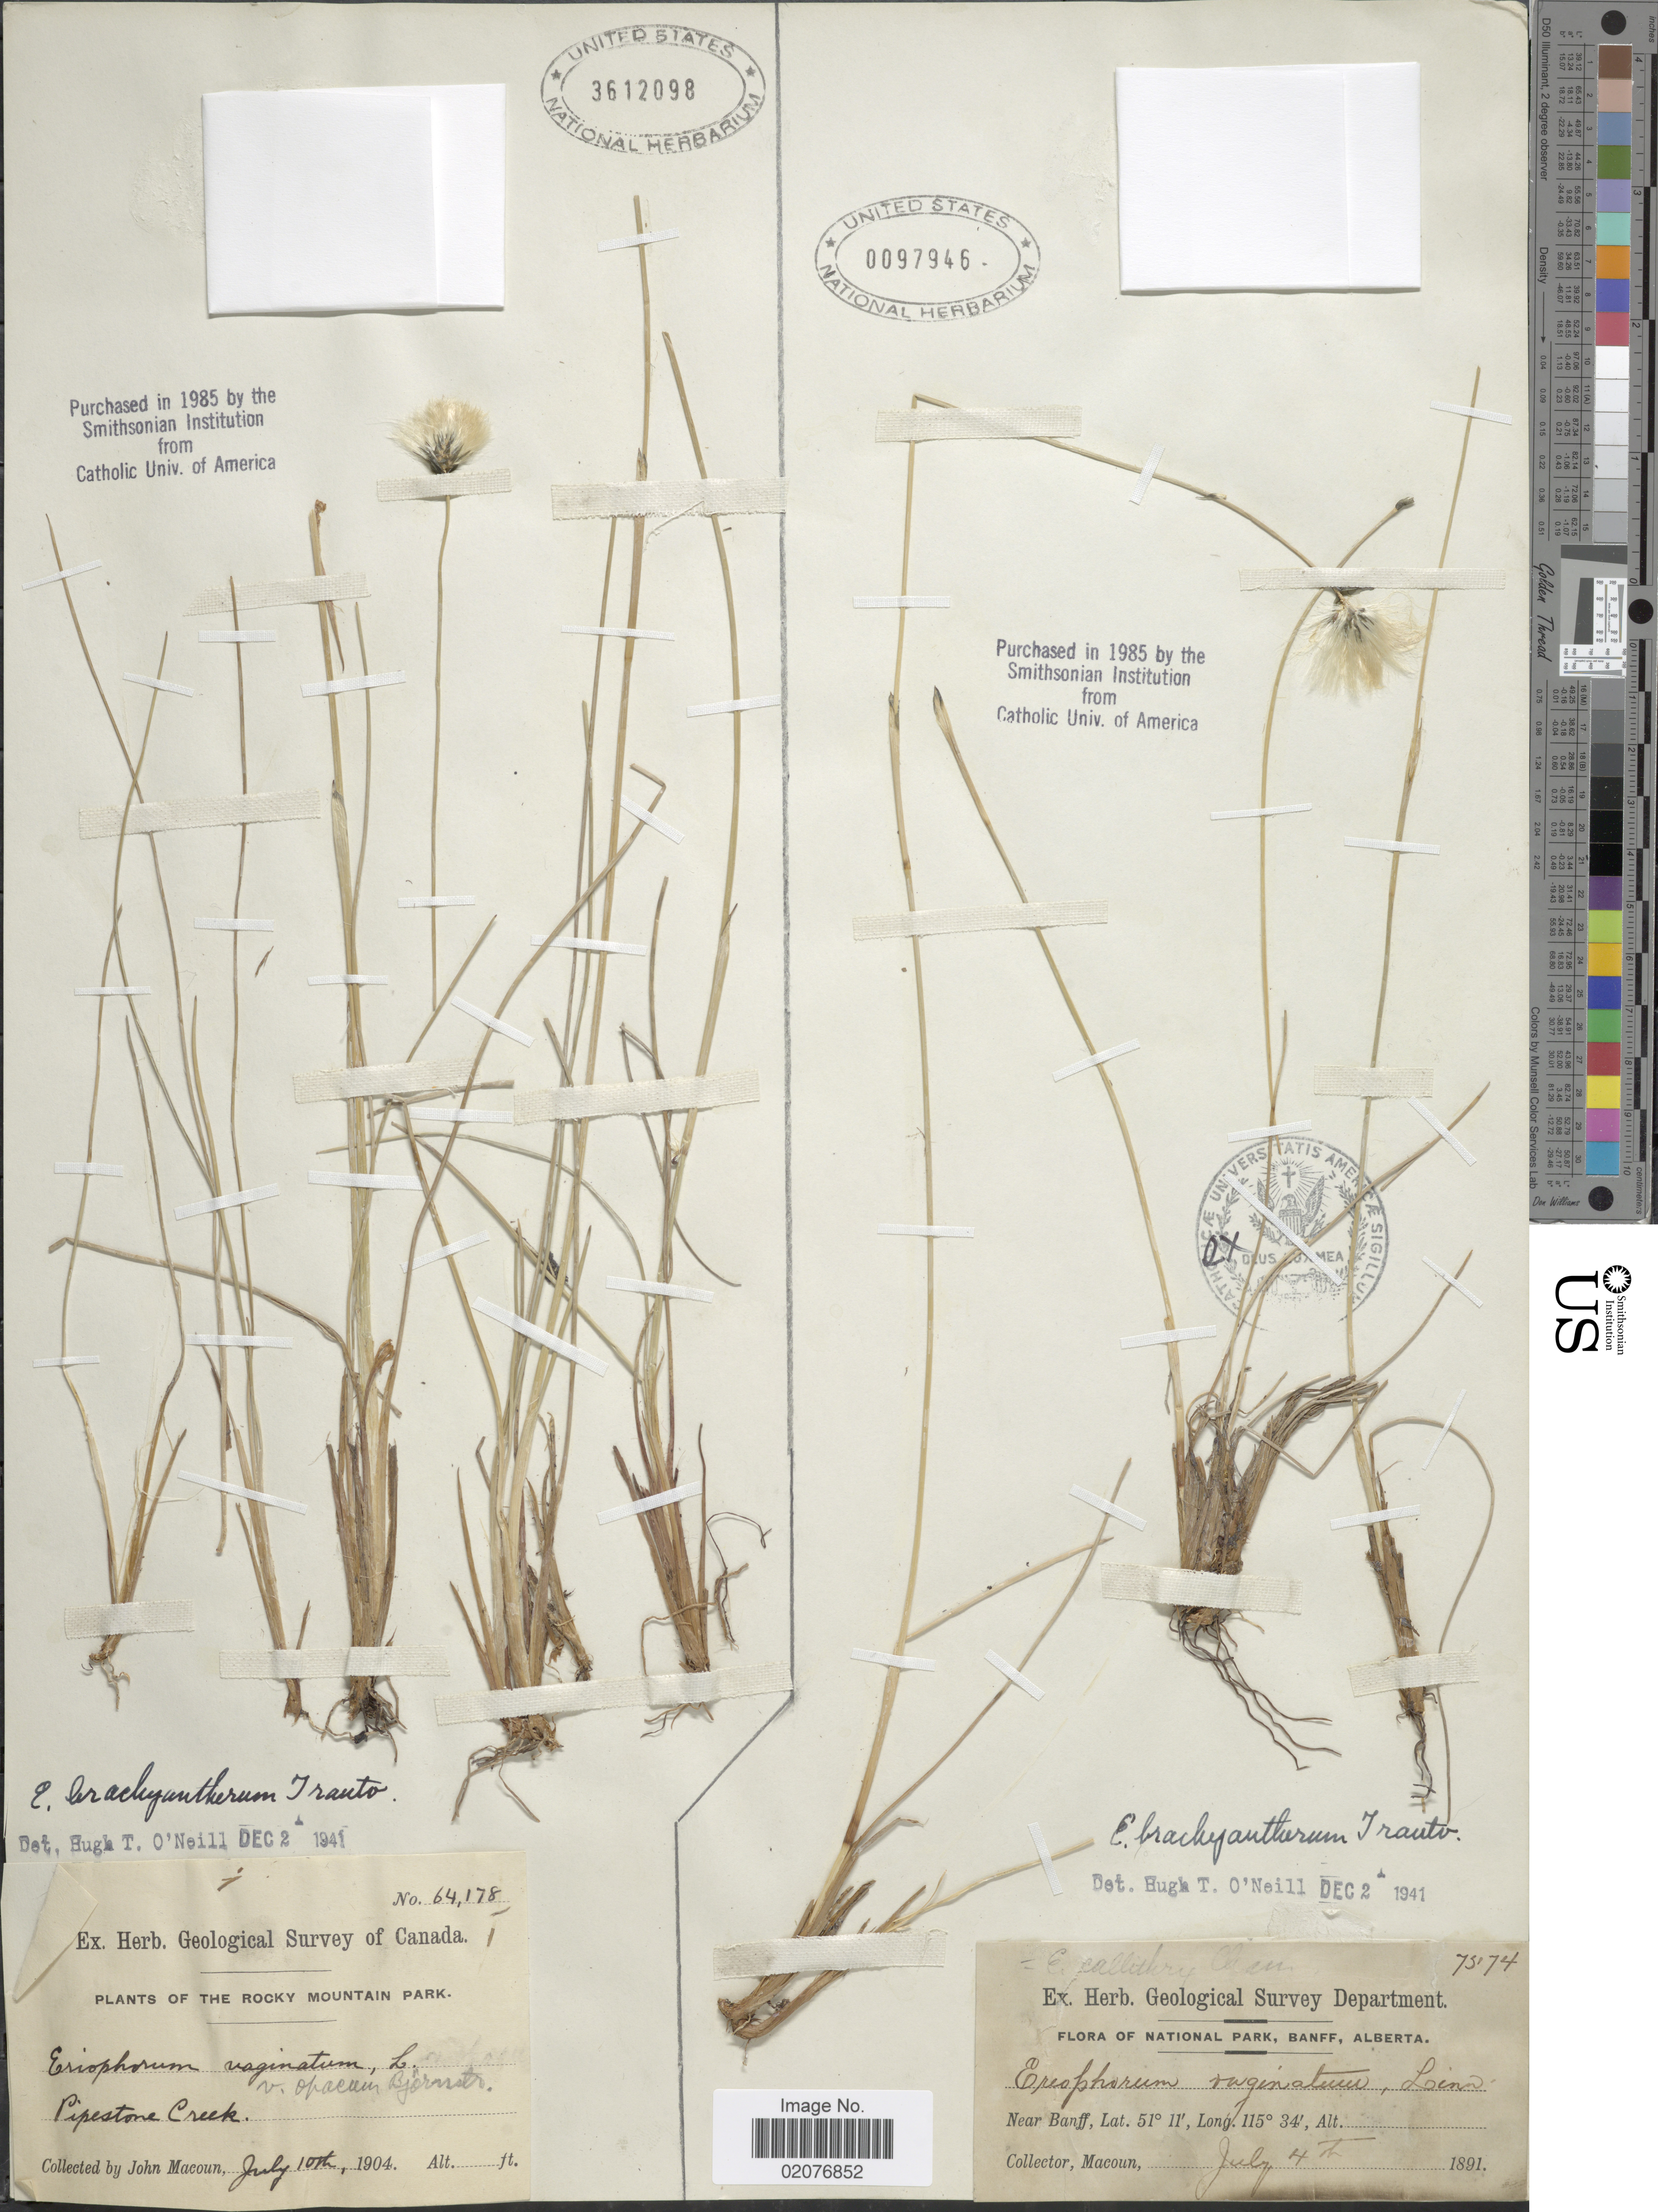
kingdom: Plantae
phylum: Tracheophyta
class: Liliopsida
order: Poales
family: Cyperaceae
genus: Eriophorum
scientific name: Eriophorum brachyantherum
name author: Trautv. & C.A. Mey.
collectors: -- Macoun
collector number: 7574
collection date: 1891-07-04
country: Canada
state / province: Alberta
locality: National Park, Near Banff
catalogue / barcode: US 97946